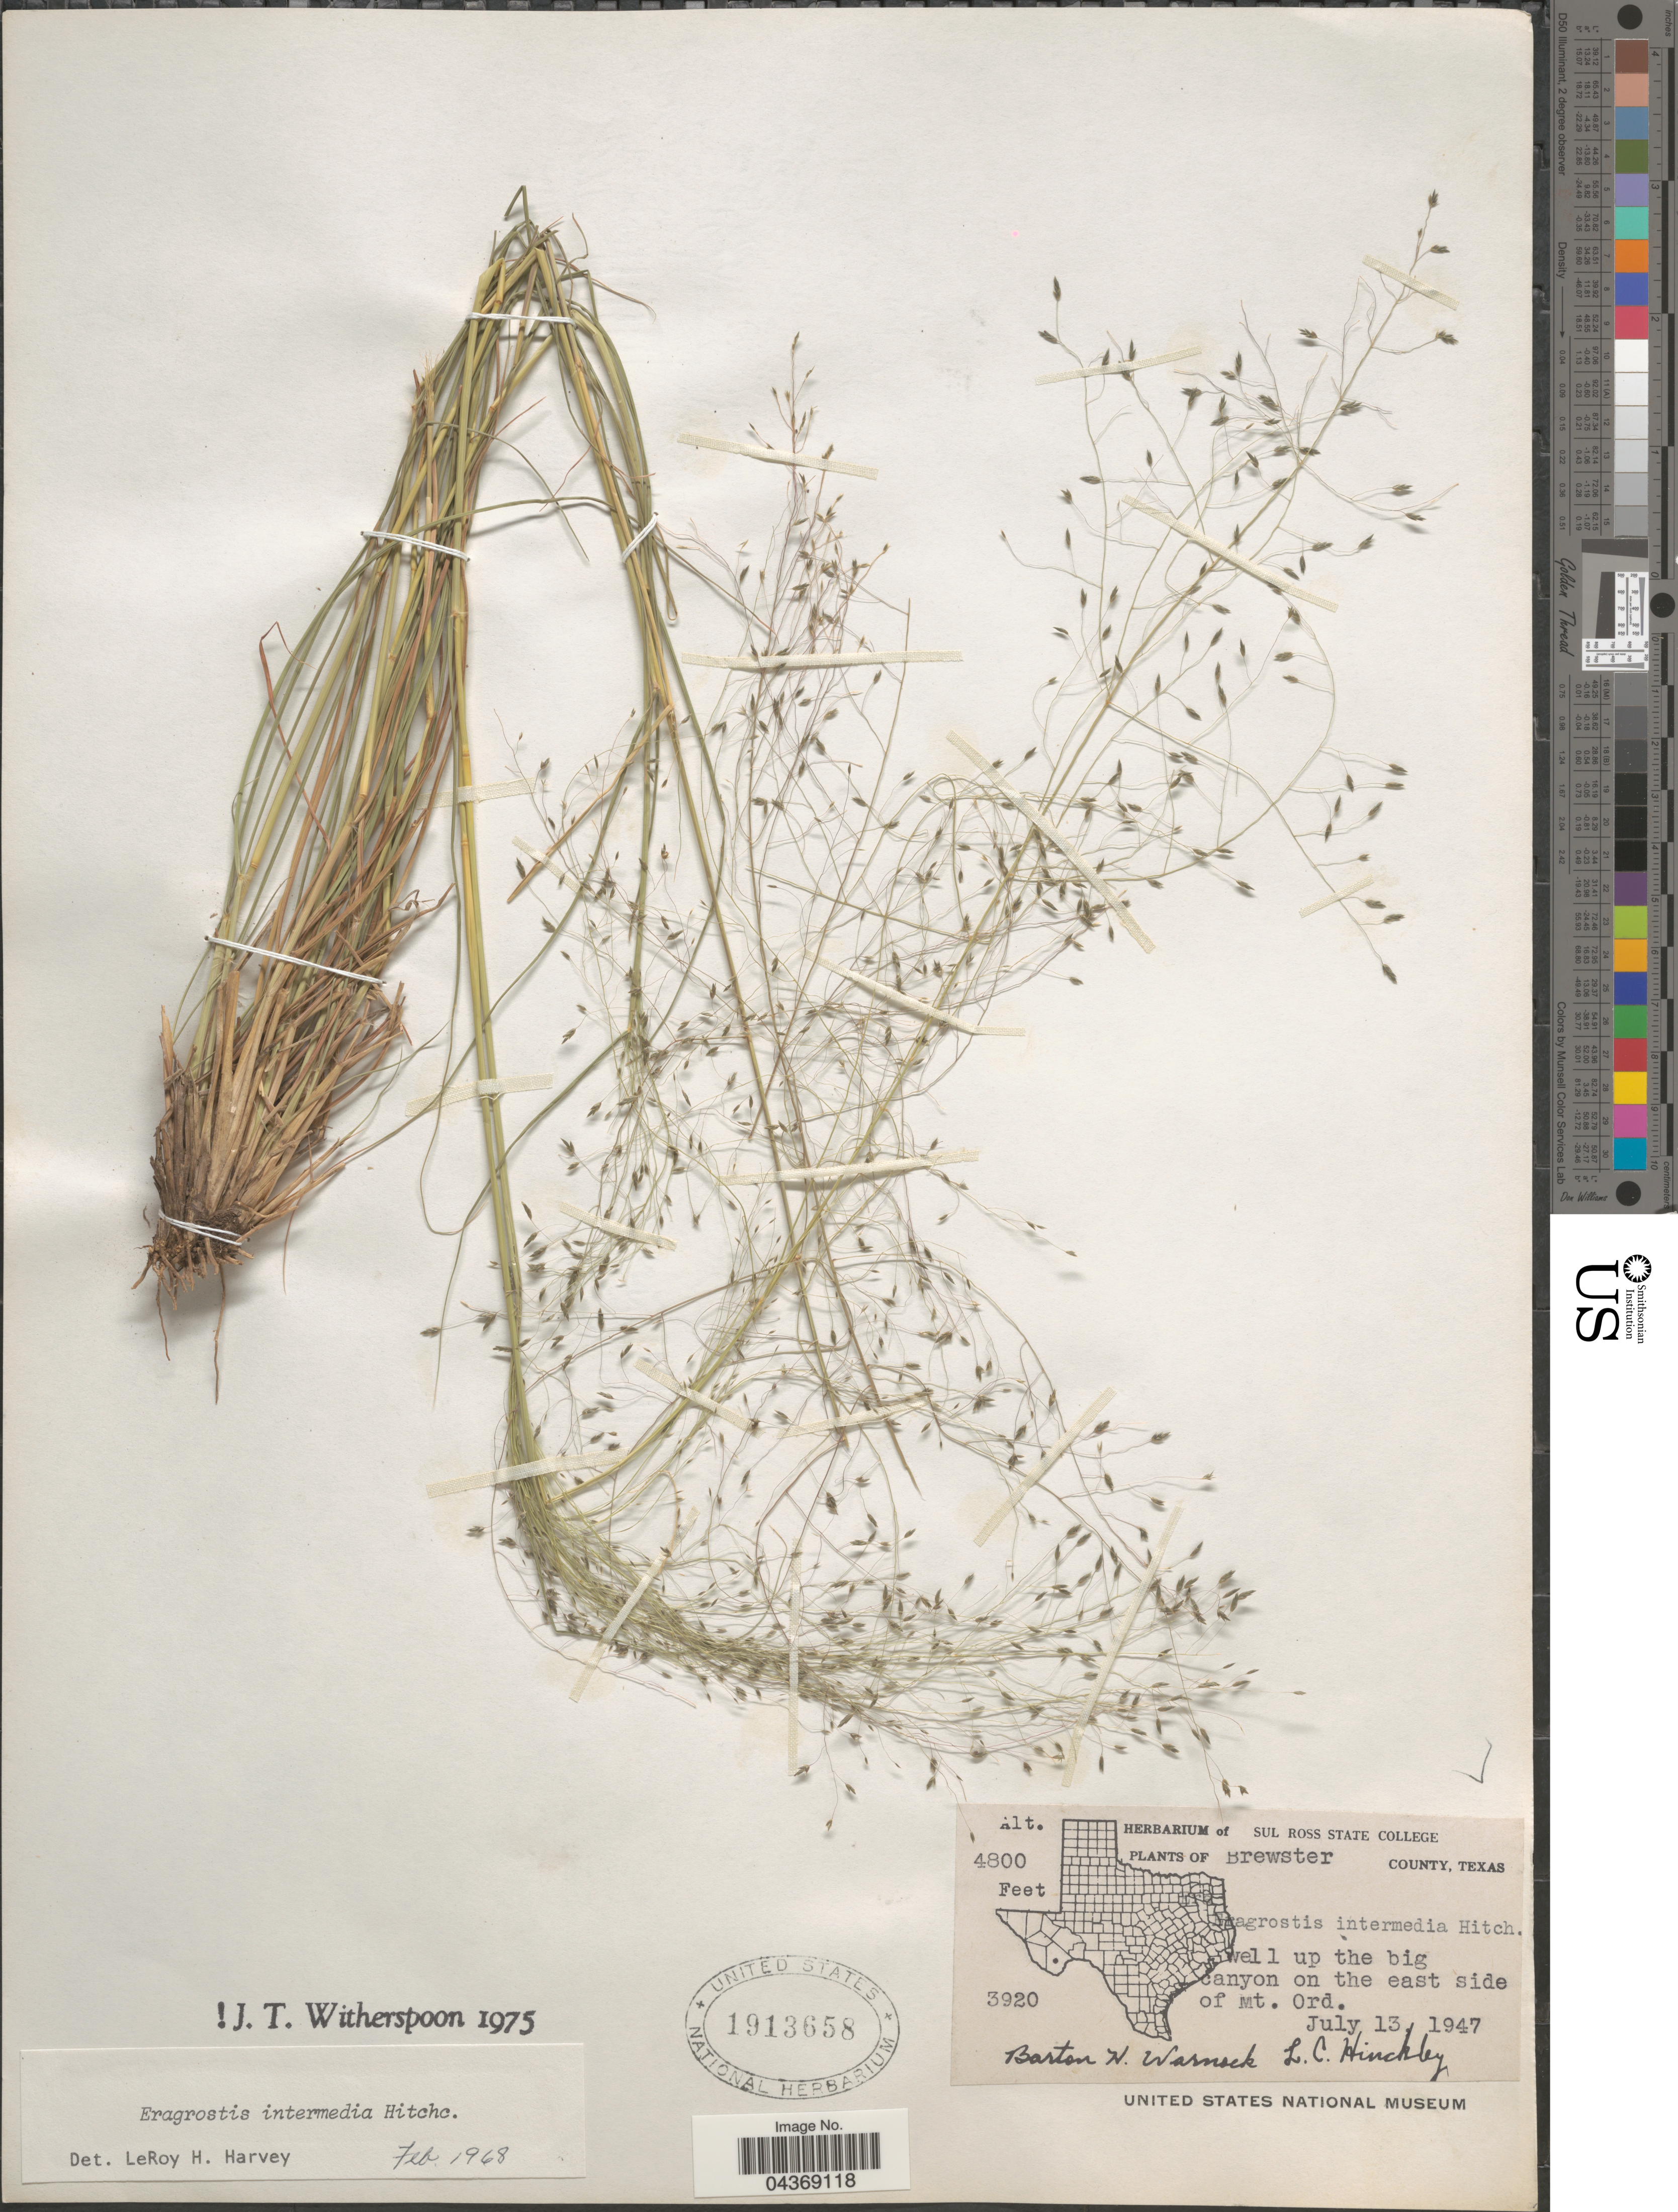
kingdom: Plantae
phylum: Tracheophyta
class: Liliopsida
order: Poales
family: Poaceae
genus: Eragrostis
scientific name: Eragrostis intermedia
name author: Hitchc.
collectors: B. H. Warnock & L. Hinckley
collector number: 3920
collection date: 1947-07-13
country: United States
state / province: Texas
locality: Brewster County. Well up the big canyon on the east side of Mt. Ord.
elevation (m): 1463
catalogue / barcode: US 1913658